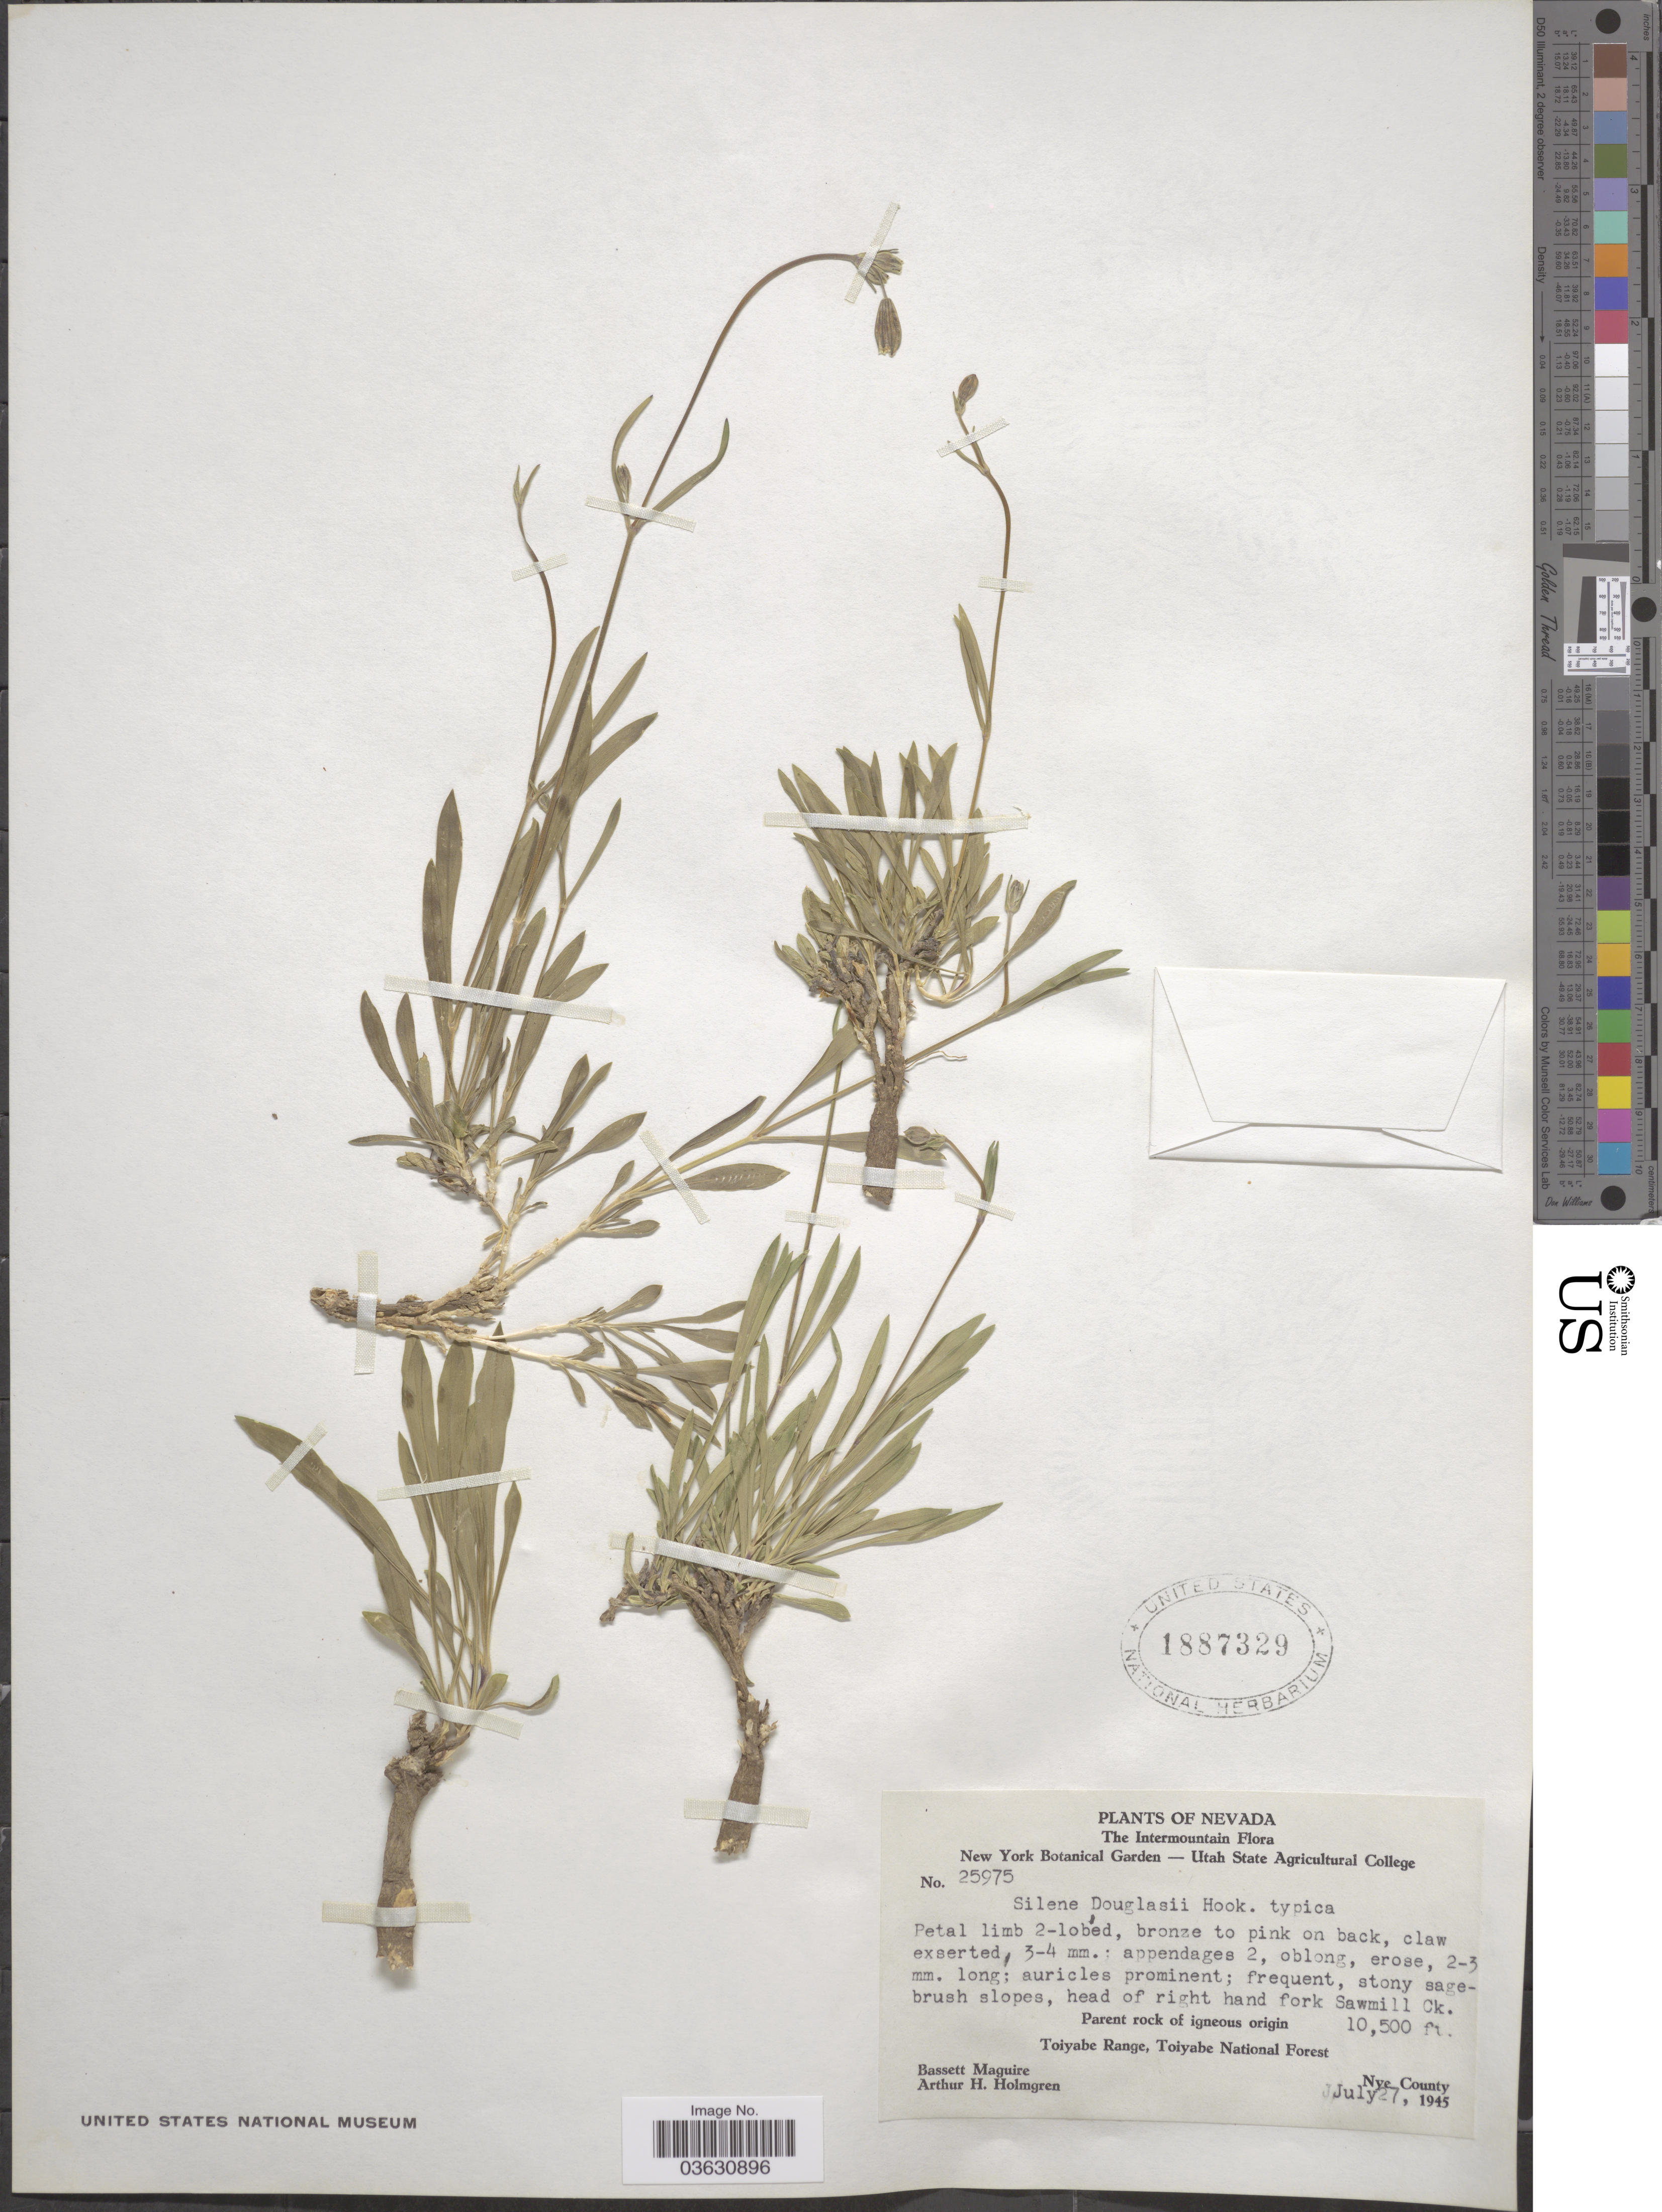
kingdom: Plantae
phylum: Tracheophyta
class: Magnoliopsida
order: Caryophyllales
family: Caryophyllaceae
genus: Silene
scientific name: Silene douglasii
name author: Hook.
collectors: B. Maguire & A. H. Holmgren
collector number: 25975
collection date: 1945-07-27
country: United States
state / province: Nevada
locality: The Intermountain. Head of right hand fork Sawmill Ck. Toiyabe Range, Toiyabe National Forest. Nye County.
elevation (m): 3200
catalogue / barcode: US 1887329